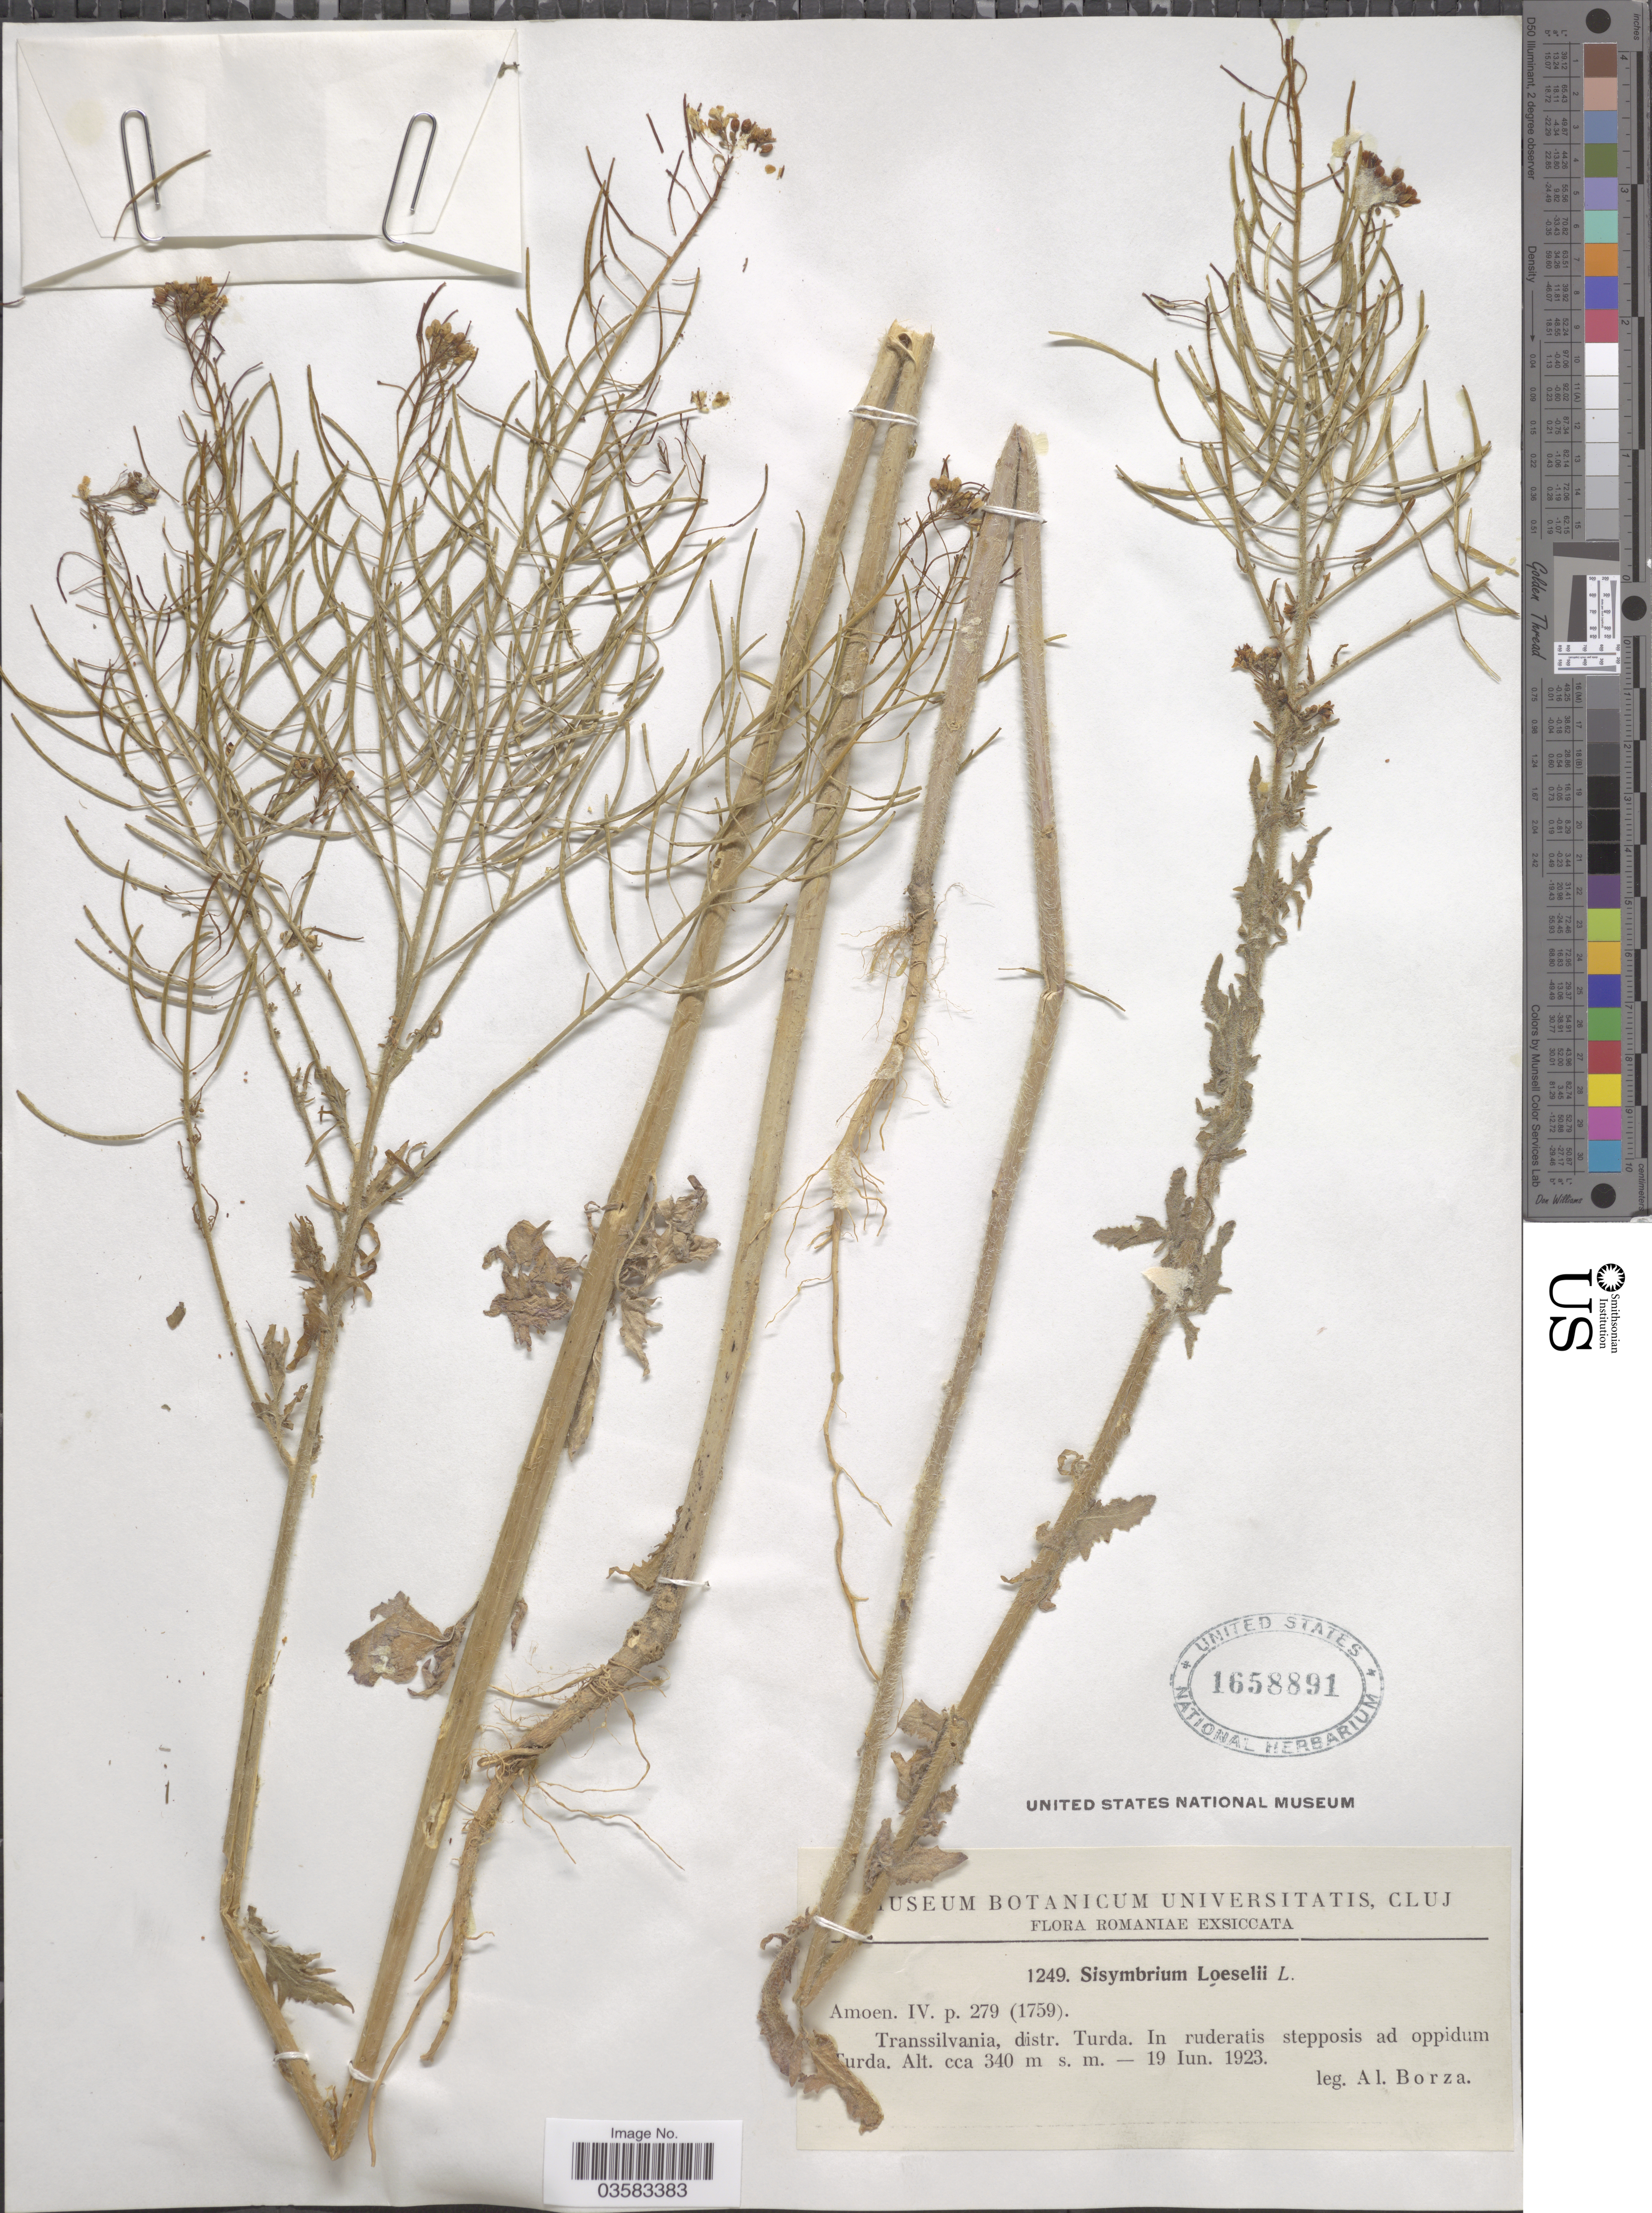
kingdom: Plantae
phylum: Tracheophyta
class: Magnoliopsida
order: Brassicales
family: Brassicaceae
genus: Sisymbrium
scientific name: Sisymbrium loeselii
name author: L.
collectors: A. Borza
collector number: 1249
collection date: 1923-06-19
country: Romania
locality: Transsilvania, distr. Turda. In ruderatis stepposis ad oppidum Turda.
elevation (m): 340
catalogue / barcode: US 1658891